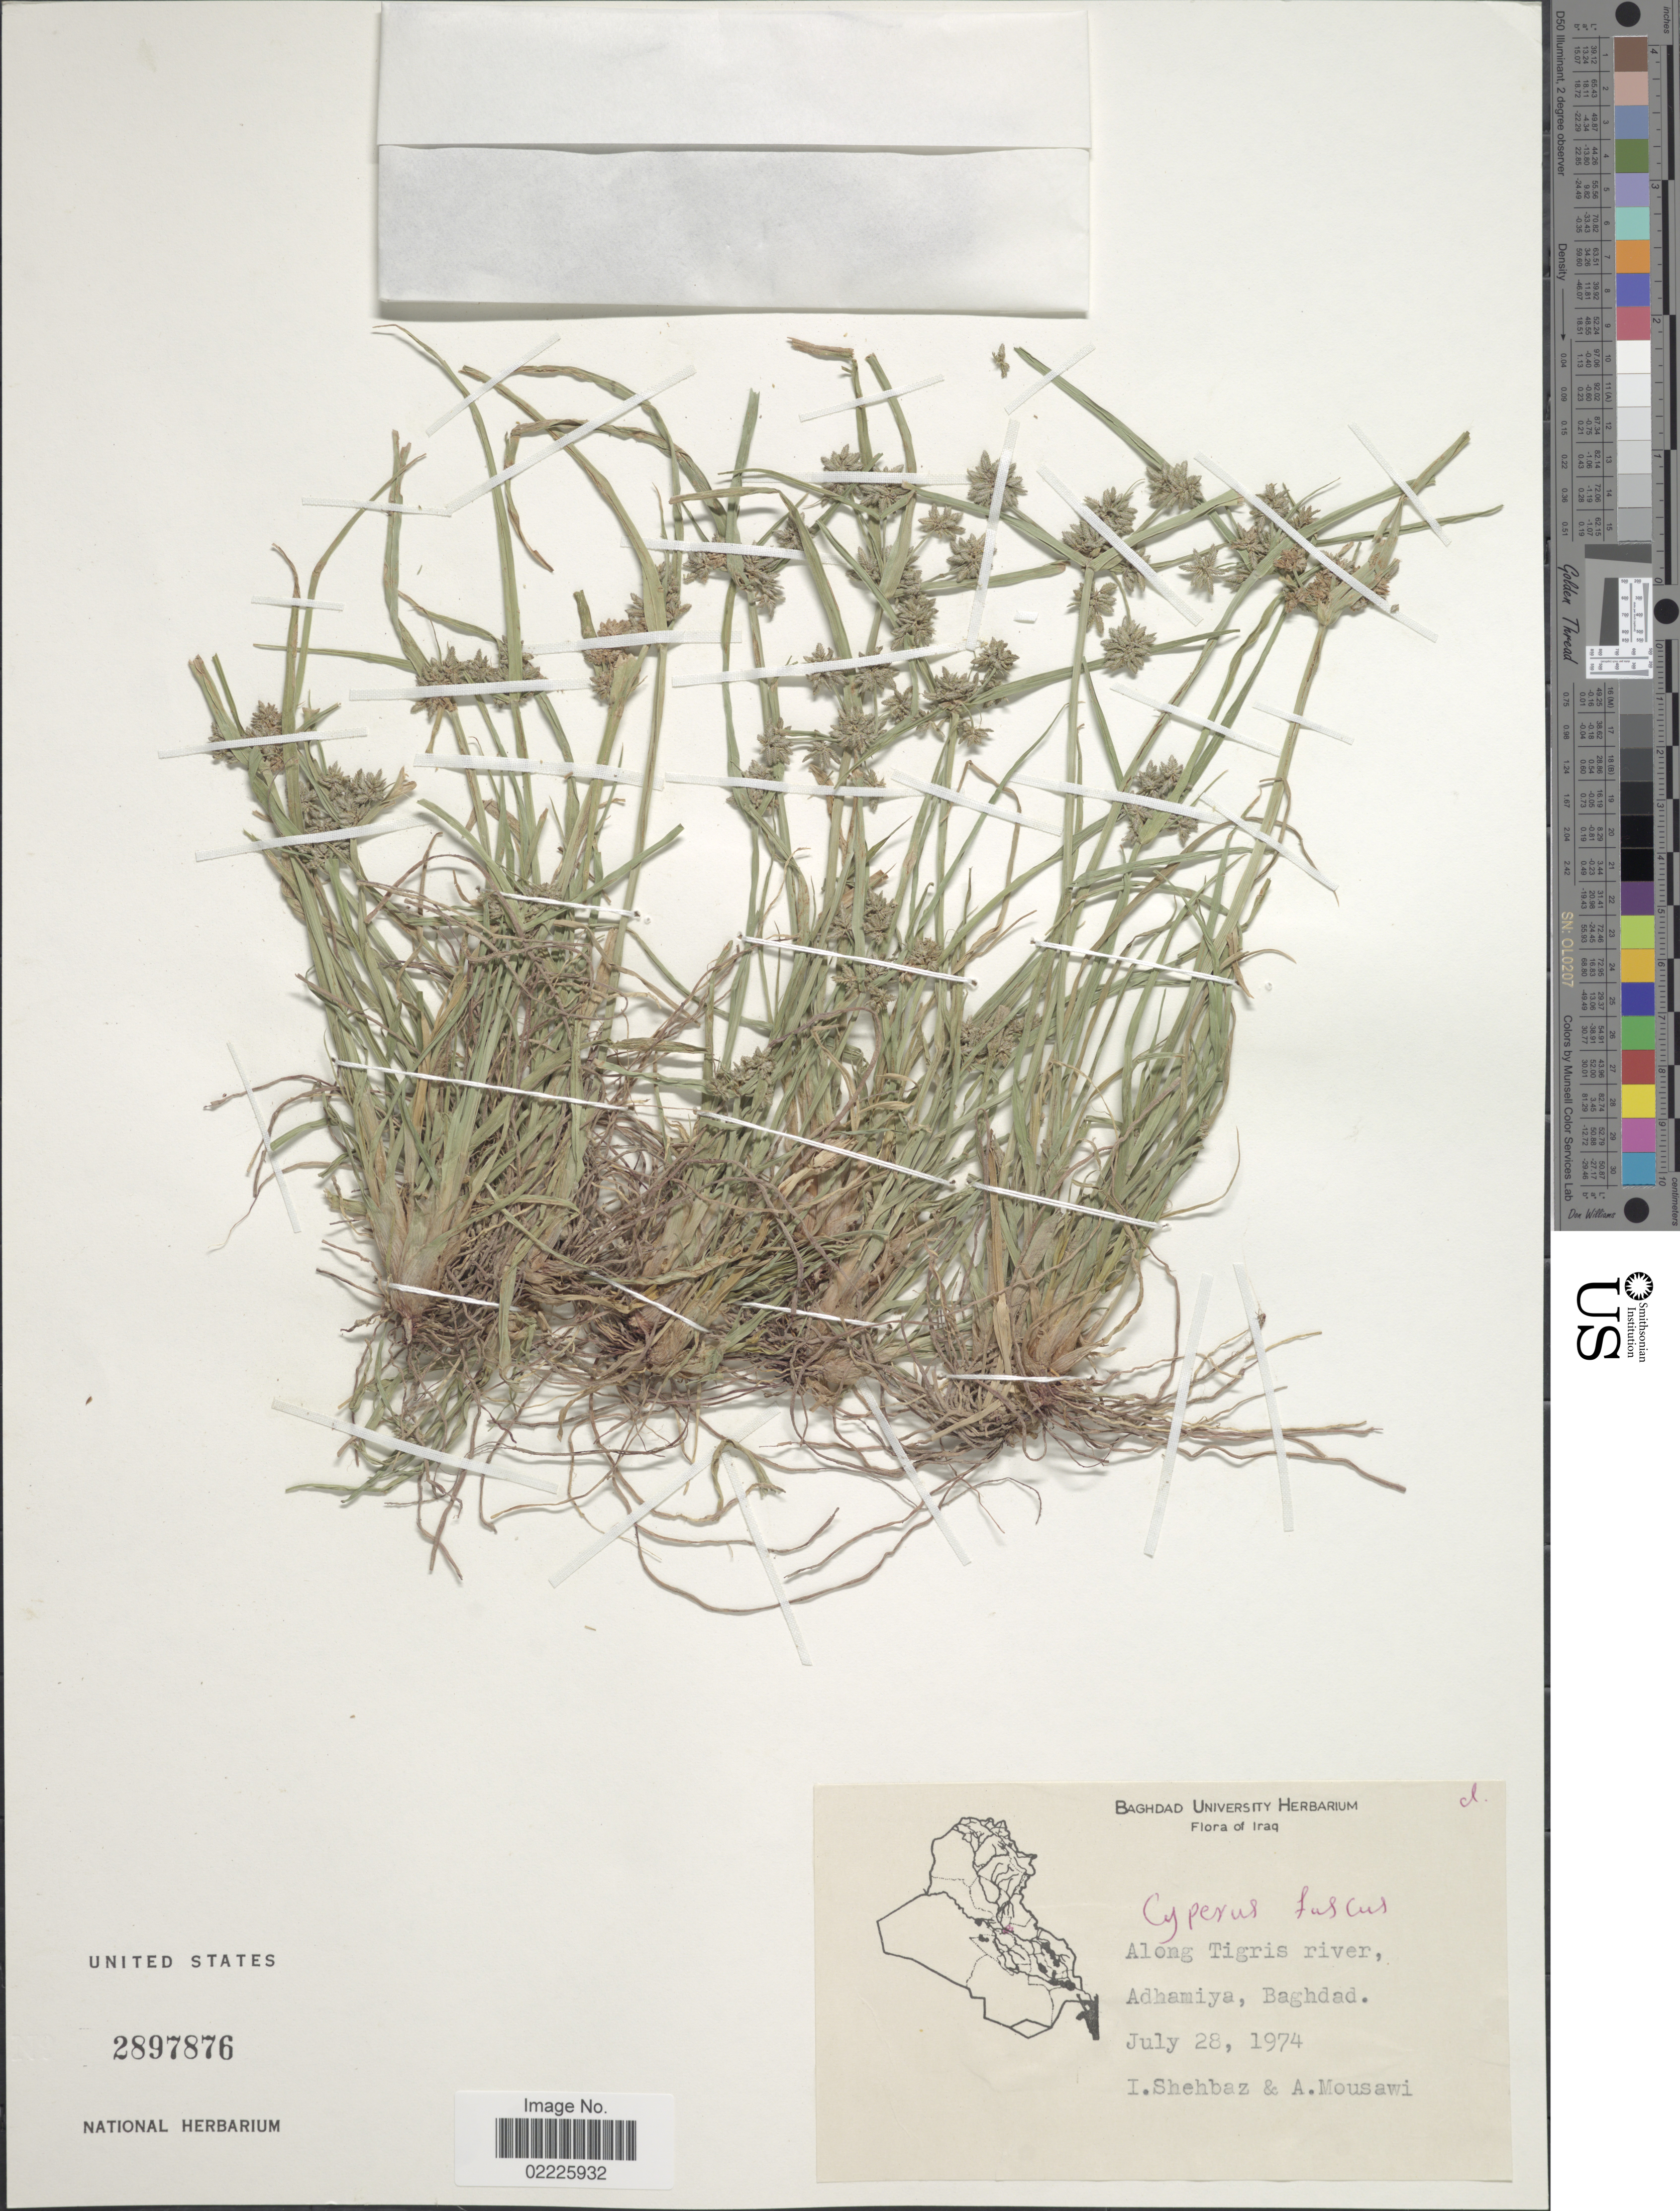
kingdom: Plantae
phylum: Tracheophyta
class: Liliopsida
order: Poales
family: Cyperaceae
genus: Cyperus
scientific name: Cyperus fuscus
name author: L.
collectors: Shehbaz, I. & A. Mousawi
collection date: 1974-07-28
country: Iraq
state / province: Baghdad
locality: Along Tigris river, Adhamiya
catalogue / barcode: US 2897876